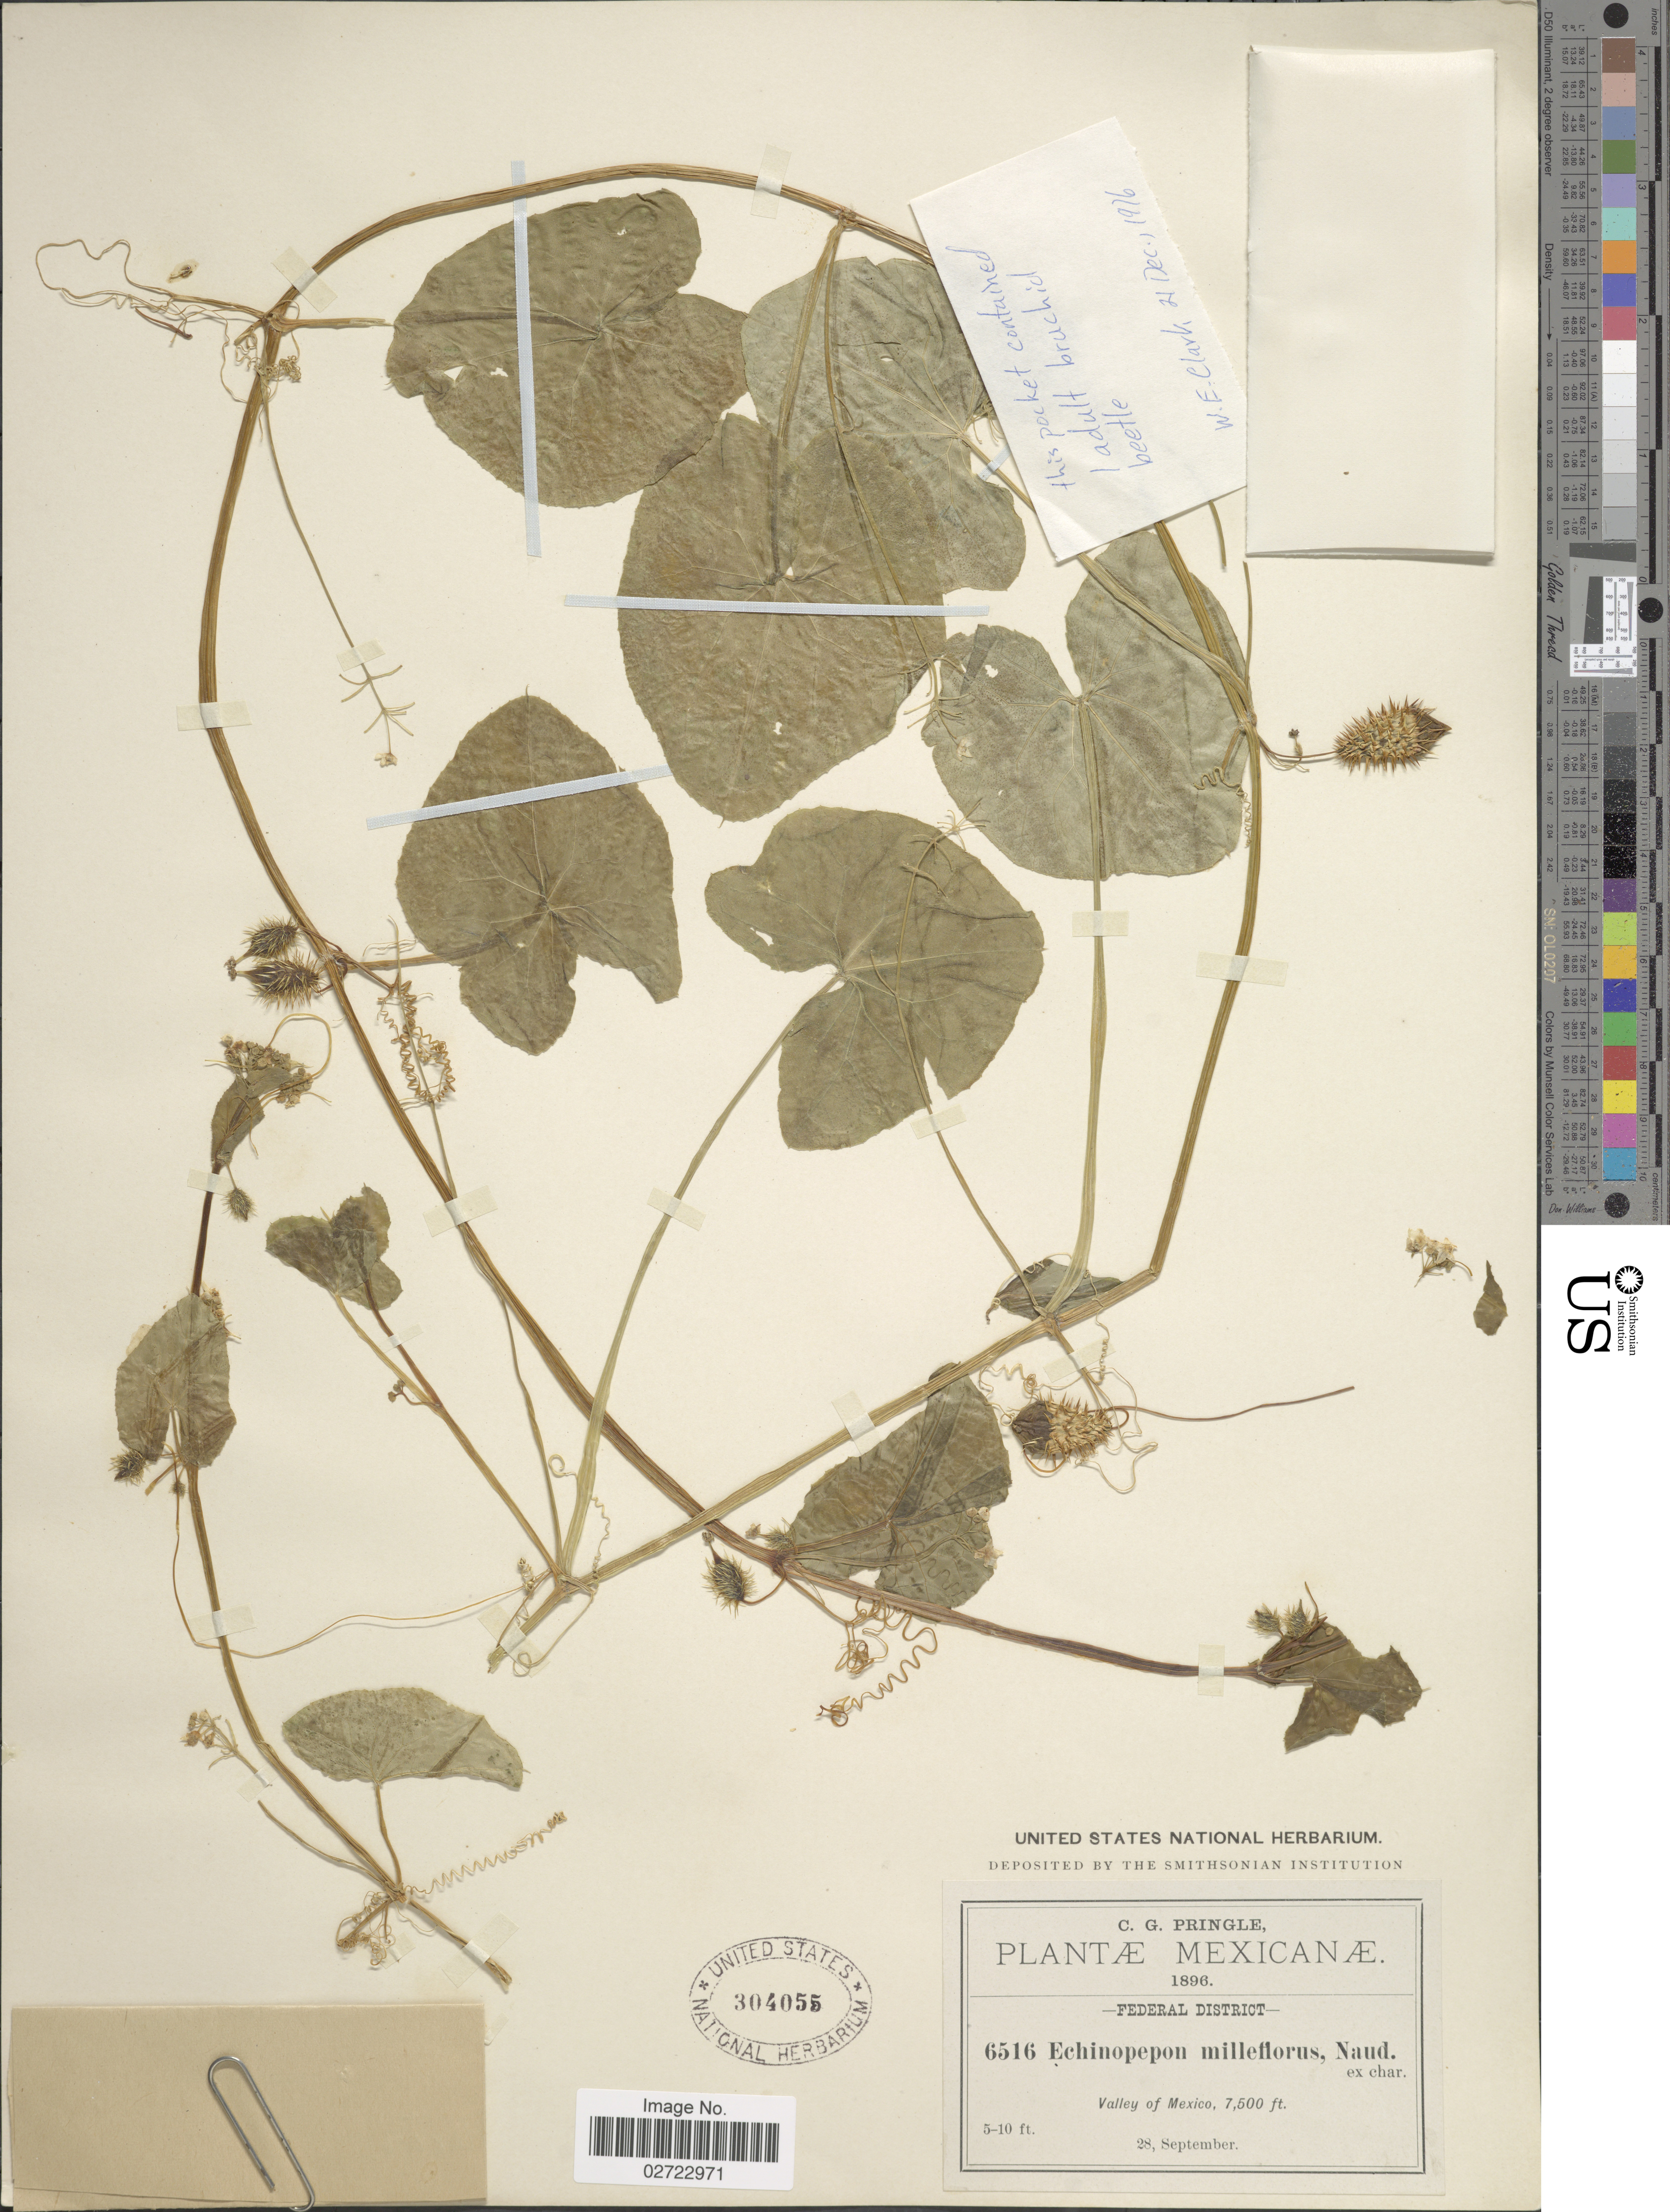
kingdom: Plantae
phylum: Tracheophyta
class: Magnoliopsida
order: Cucurbitales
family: Cucurbitaceae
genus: Echinopepon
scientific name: Echinopepon milleflorus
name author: Naudin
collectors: C. G. Pringle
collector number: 6516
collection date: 1896-09-28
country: Mexico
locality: Federal District, Valley of Mexico.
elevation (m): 2286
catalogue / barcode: US 304055